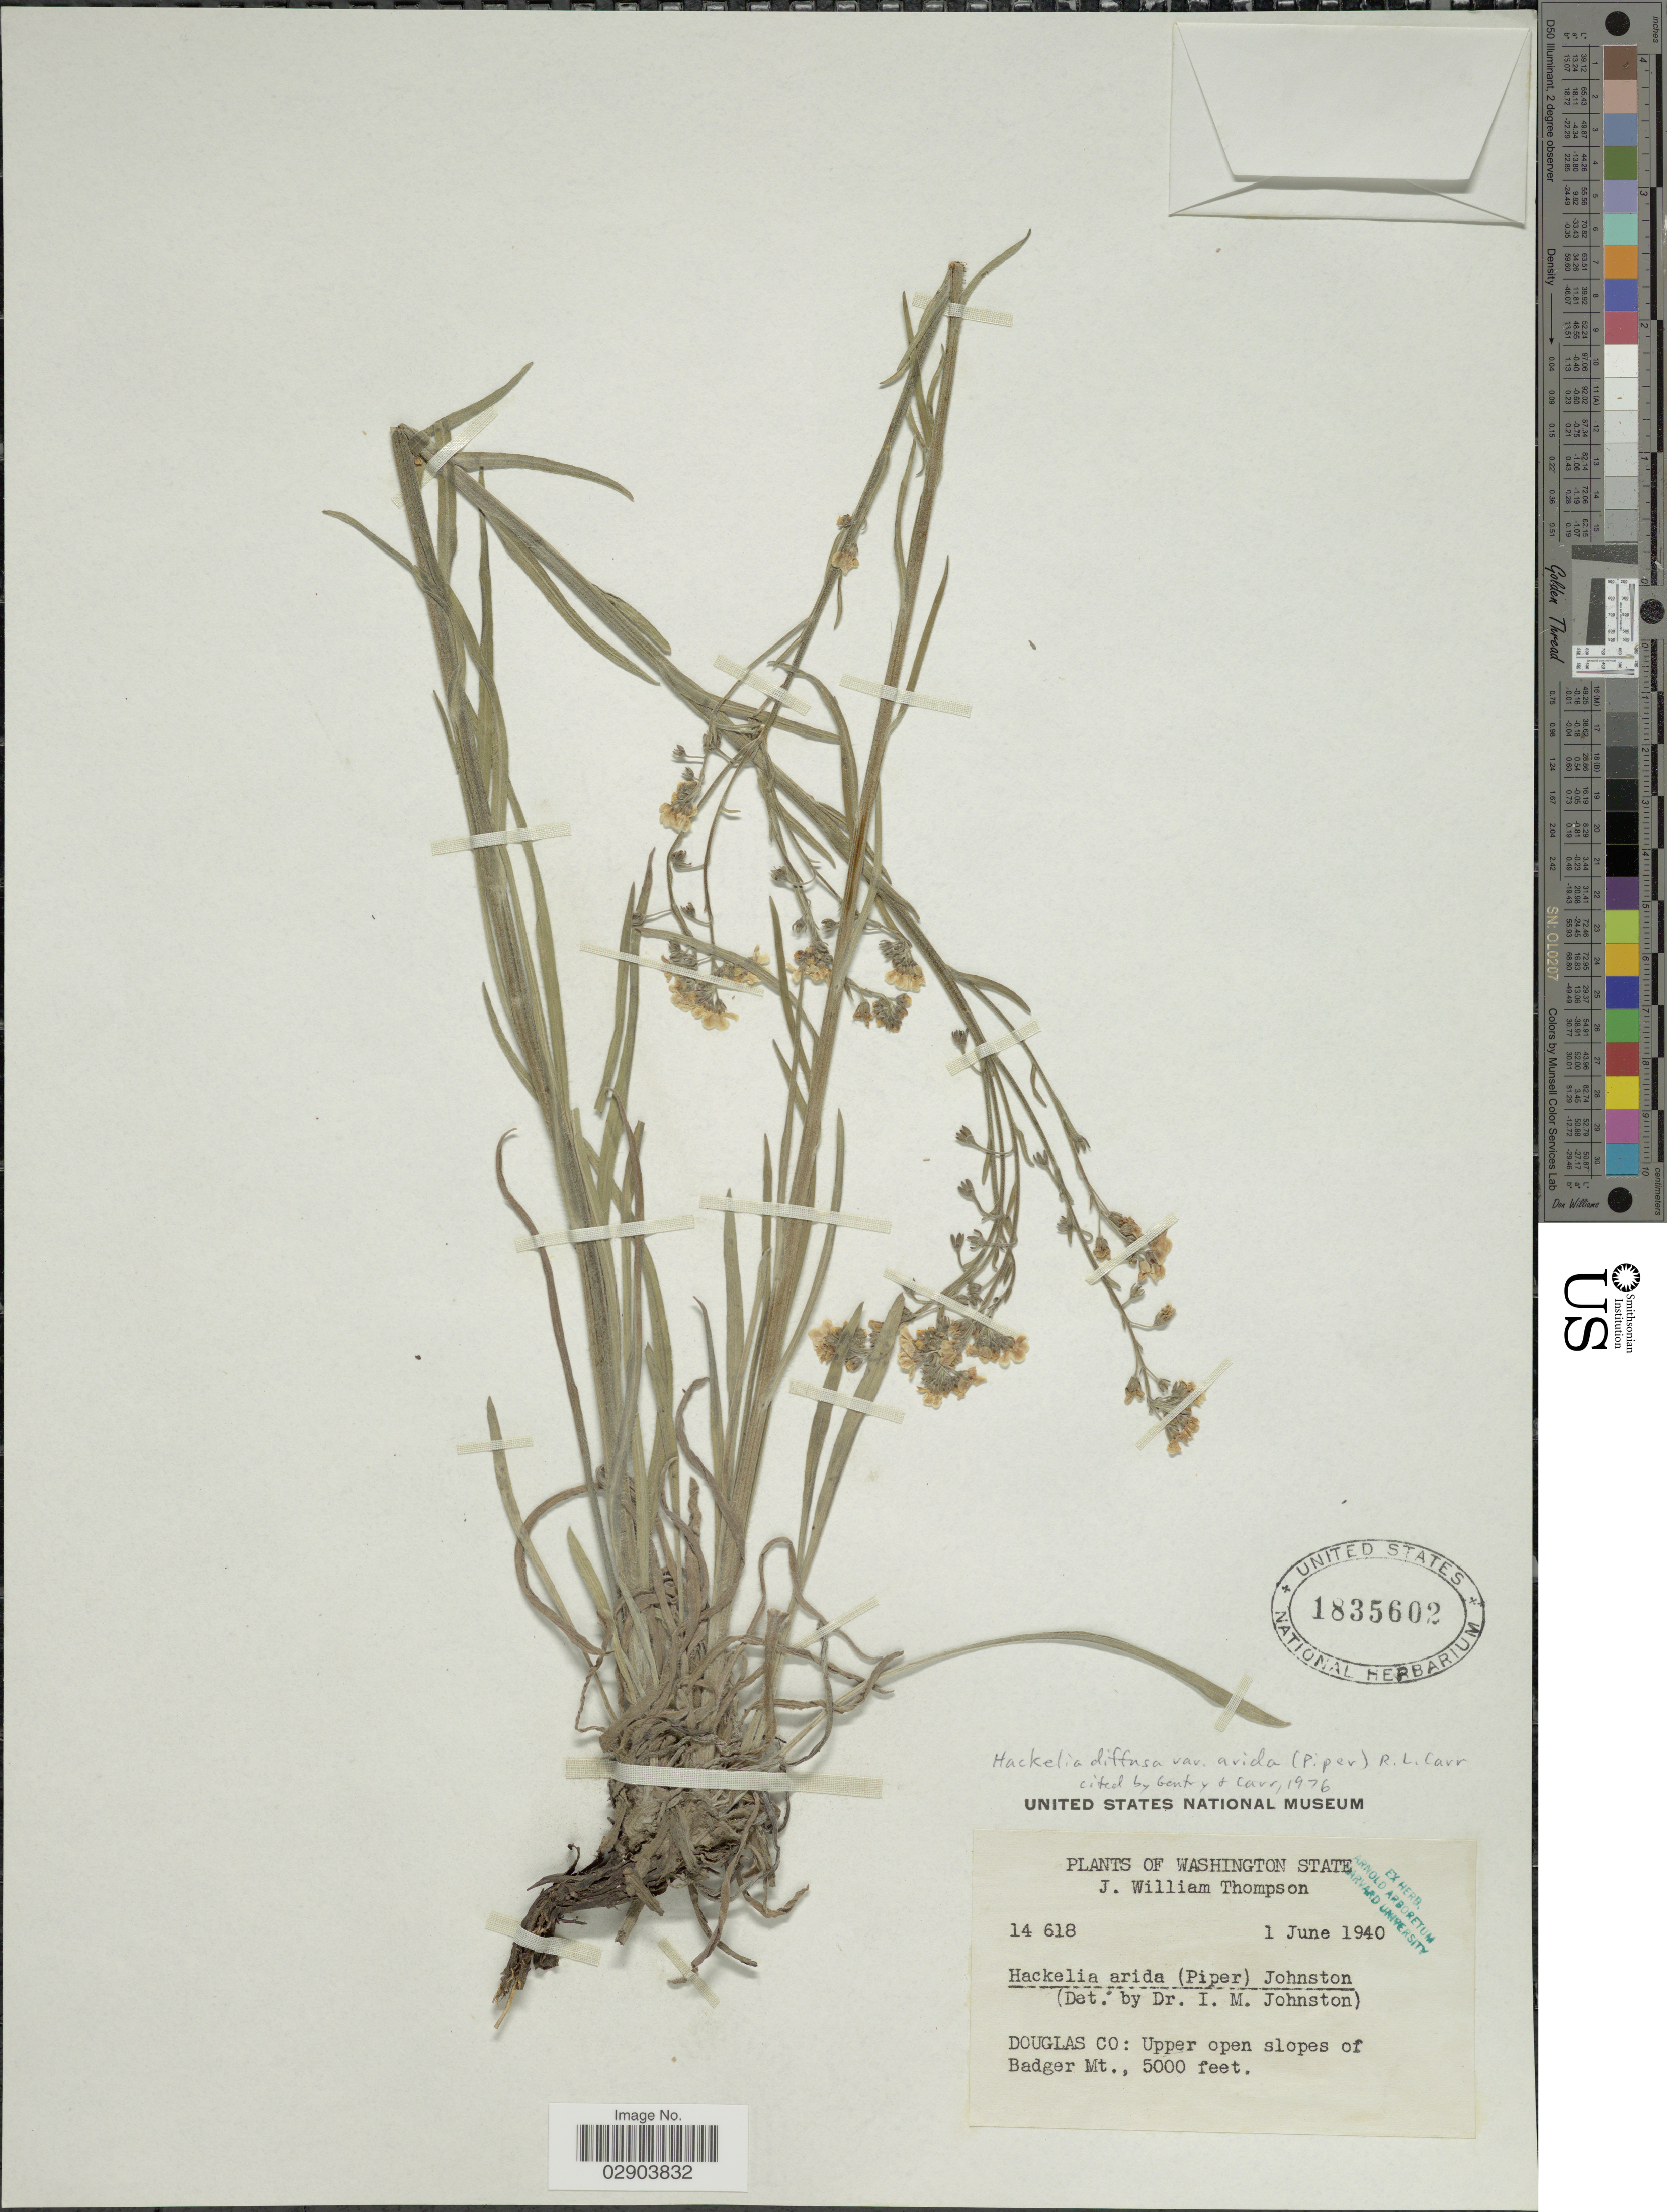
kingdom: Plantae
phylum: Tracheophyta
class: Magnoliopsida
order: Boraginales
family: Boraginaceae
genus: Hackelia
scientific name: Hackelia diffusa var. arida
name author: (Piper) Carr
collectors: J. W. Thompson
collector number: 14618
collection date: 1940-06-01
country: United States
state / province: Washington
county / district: Douglas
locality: Douglas Co., Upper open slopes of Badger Mt.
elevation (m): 1524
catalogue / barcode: US 1835602